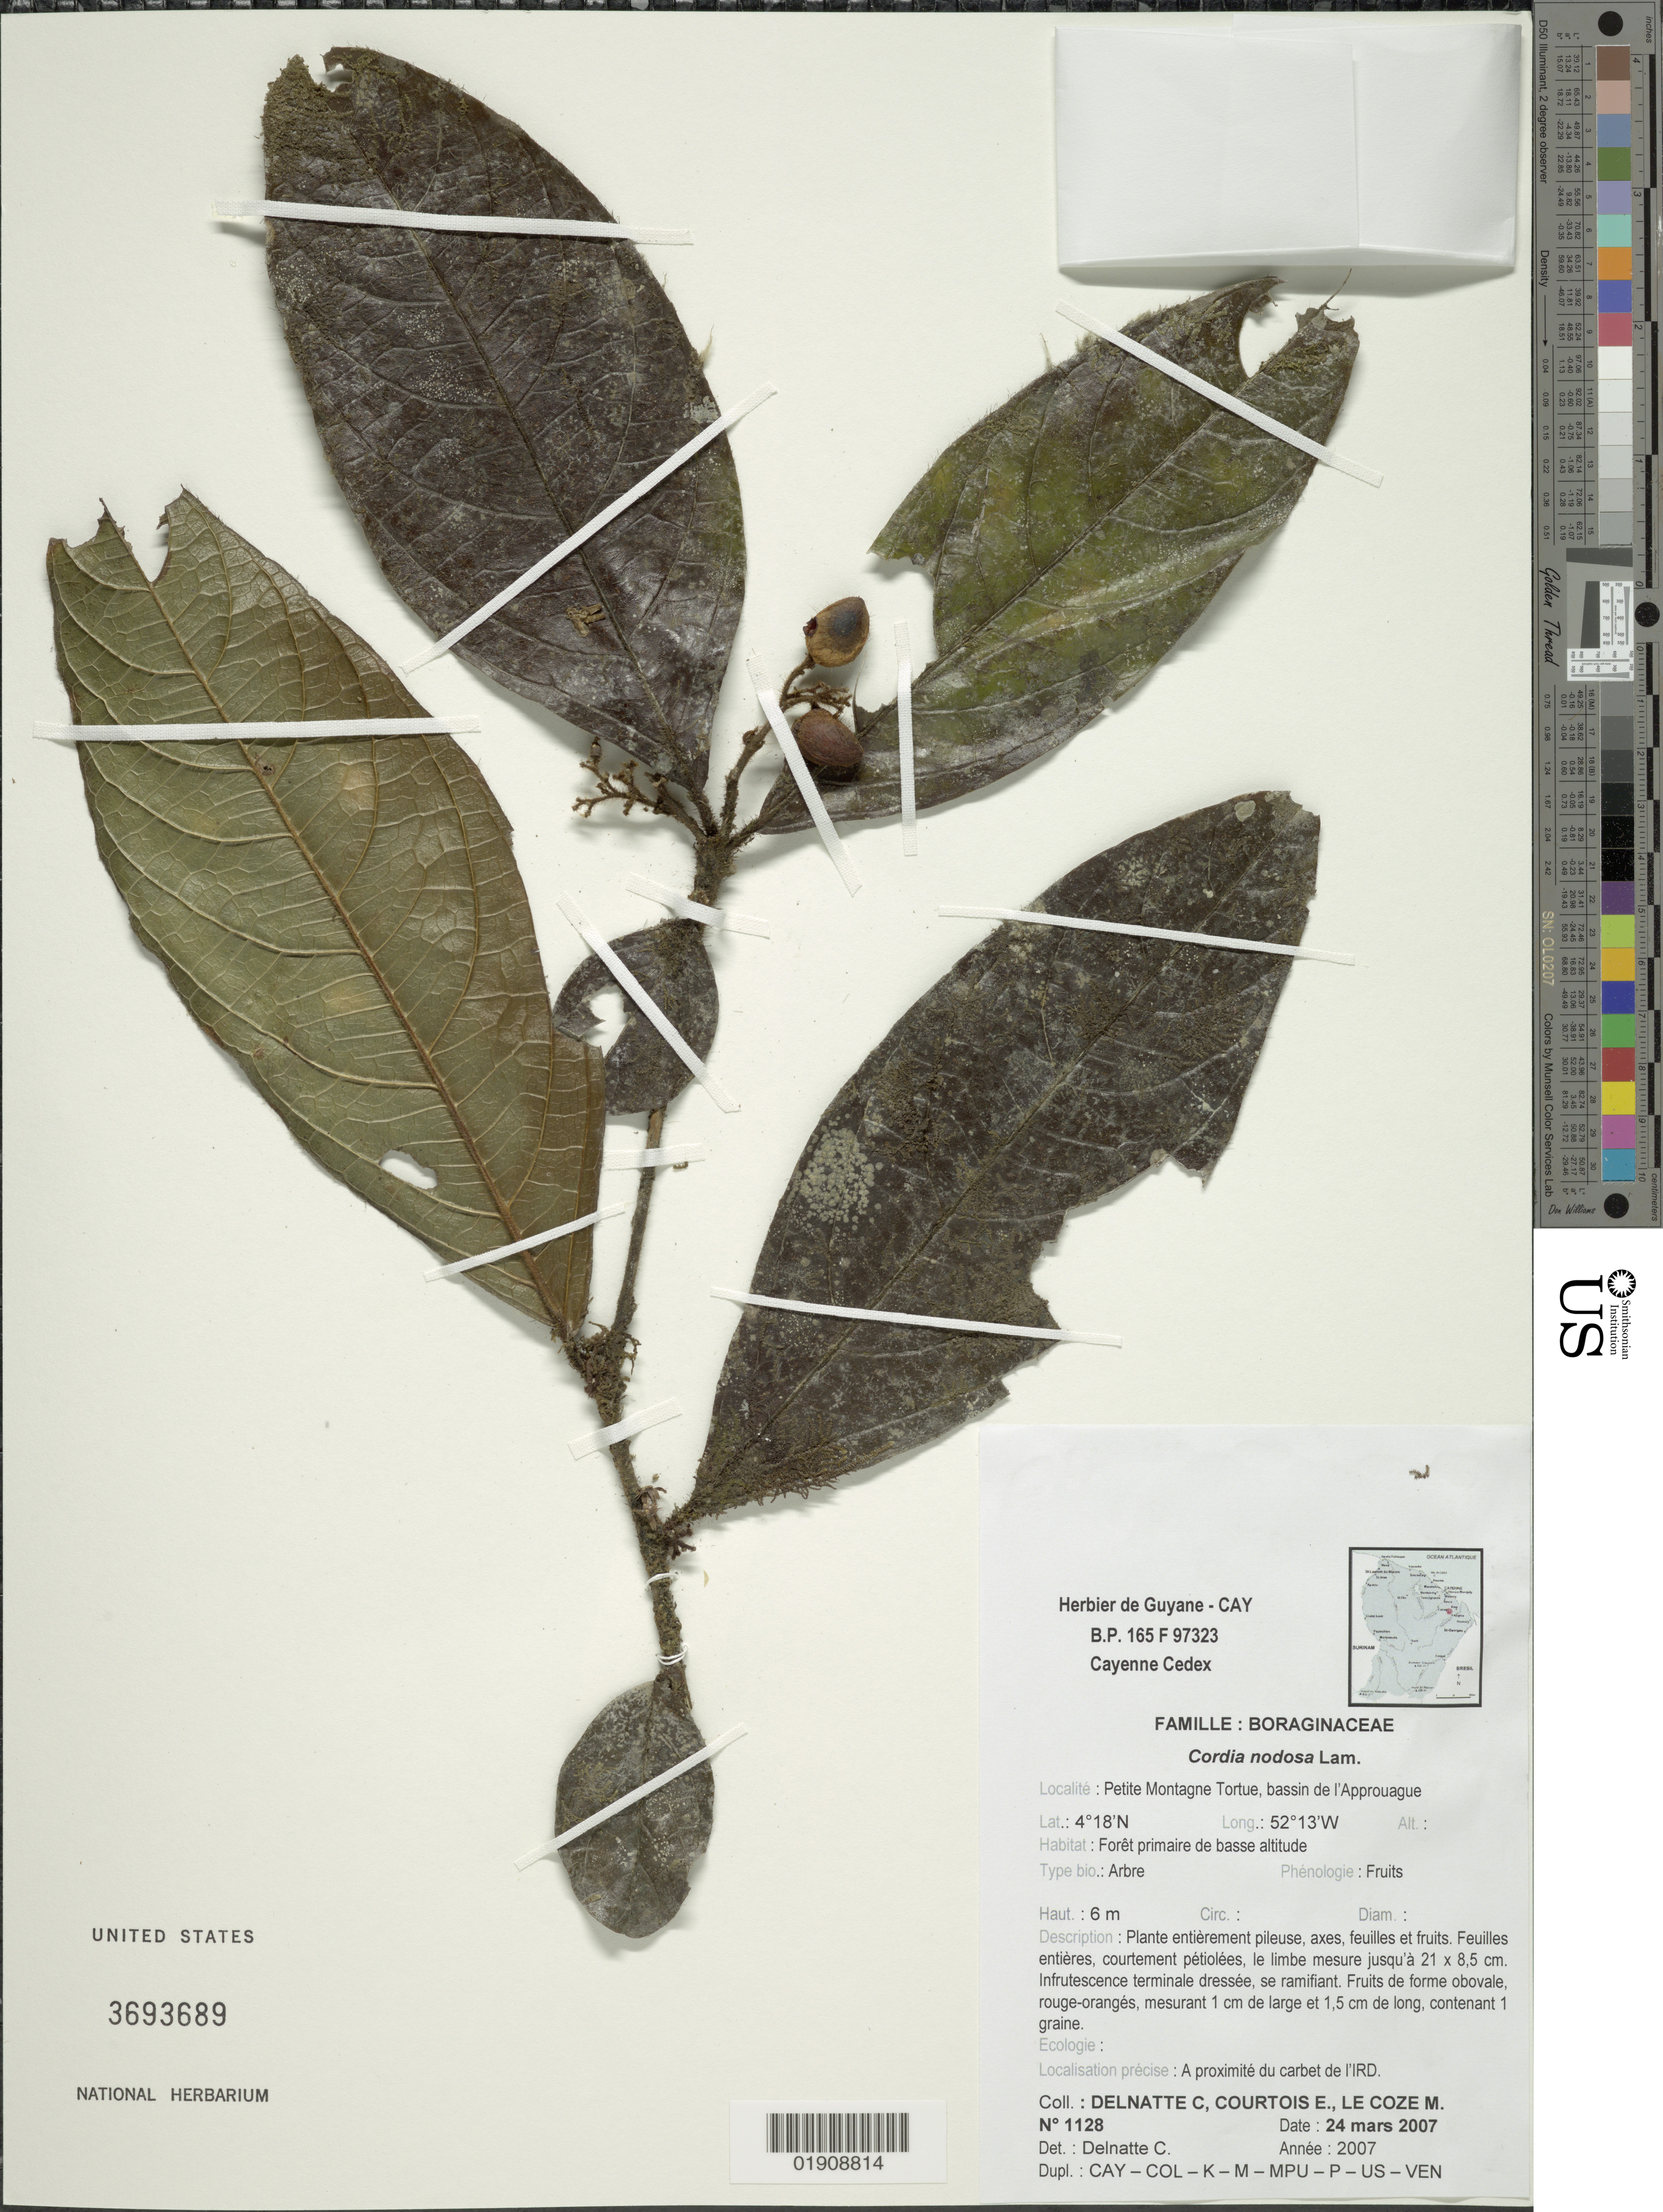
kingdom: Plantae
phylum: Tracheophyta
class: Magnoliopsida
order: Boraginales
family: Cordiaceae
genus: Cordia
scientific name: Cordia nodosa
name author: Lam.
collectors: C. Delnatte, E. Courtois & M. Le Coze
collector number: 1128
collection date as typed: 31-Mar-07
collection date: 2007-03-31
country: French Guiana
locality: Petite Montagne Tortue, bassin de l'Approuague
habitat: A proximite du carbet de I'IRD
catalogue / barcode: US 3693689